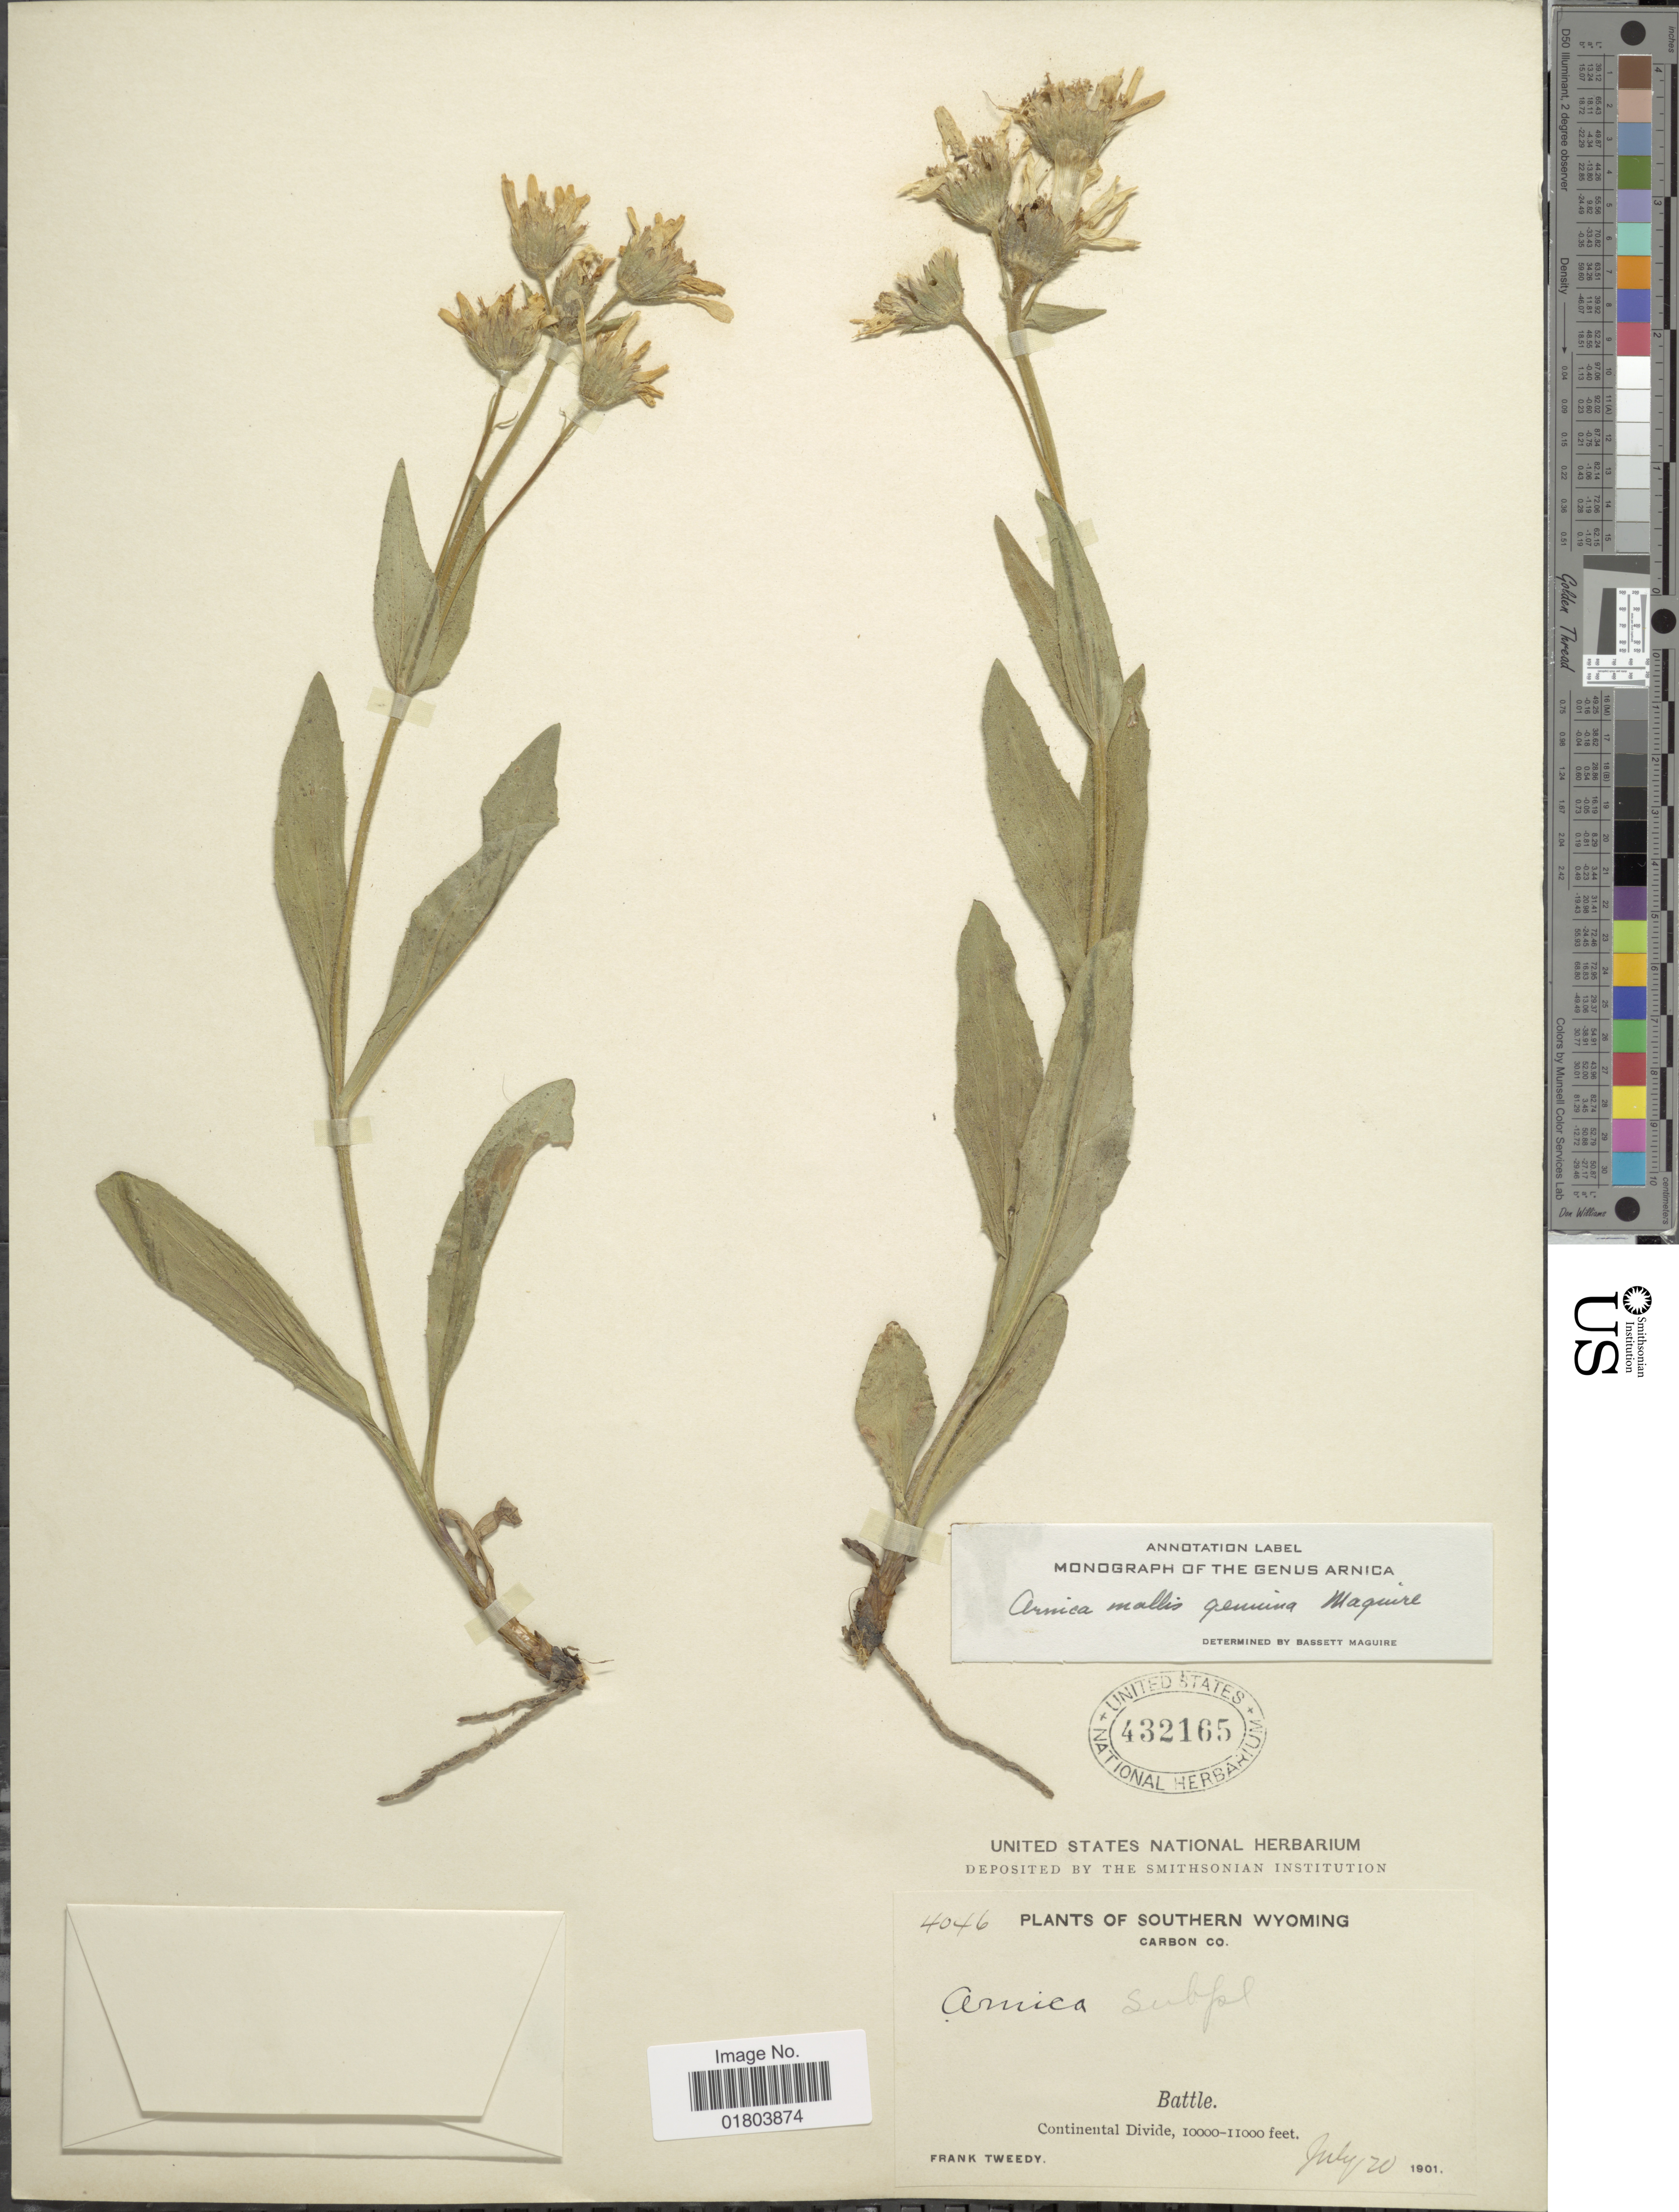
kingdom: Plantae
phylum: Tracheophyta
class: Magnoliopsida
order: Asterales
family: Asteraceae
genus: Arnica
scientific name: Arnica mollis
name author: Hook.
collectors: F. Tweedy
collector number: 4046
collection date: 1901-07-20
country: United States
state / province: Wyoming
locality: Southern Wyoming, Carbon Co, battle, Continental Divide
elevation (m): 3048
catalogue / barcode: US 432165